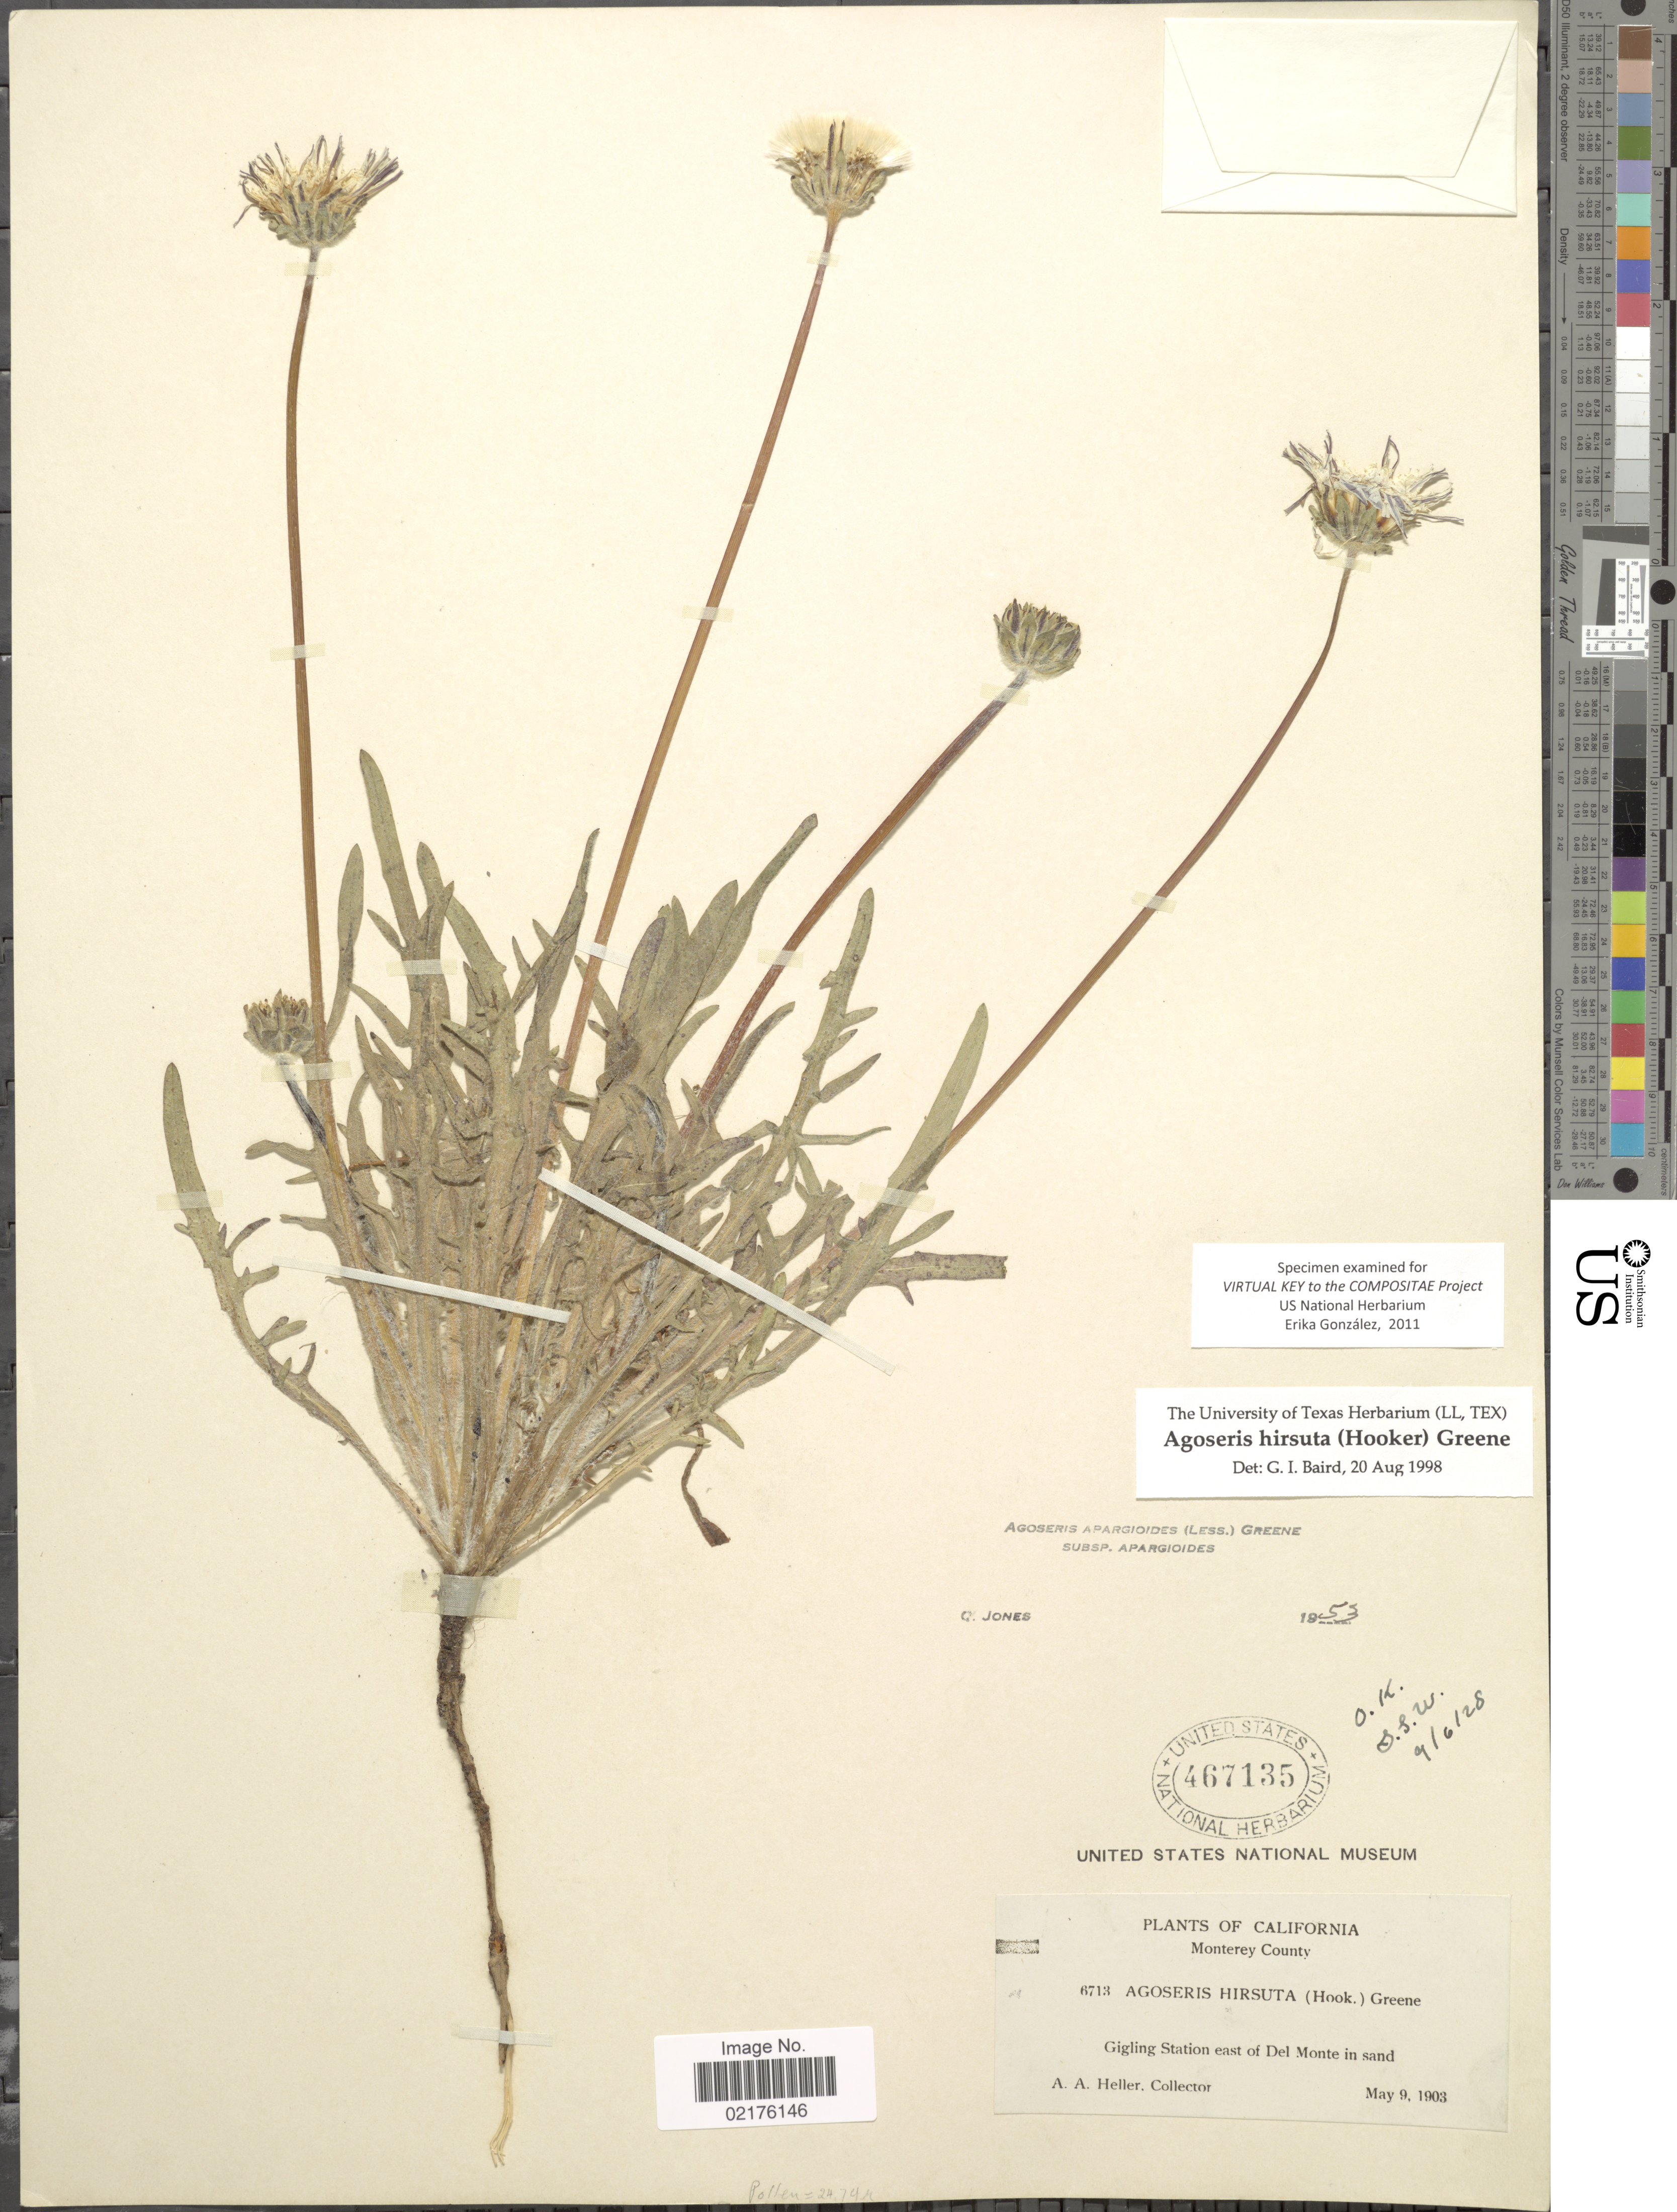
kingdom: Plantae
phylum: Tracheophyta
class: Magnoliopsida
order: Asterales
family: Asteraceae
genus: Agoseris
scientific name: Agoseris hirsuta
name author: (Hook.) Greene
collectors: A. A. Heller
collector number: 6713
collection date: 1903-05-09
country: United States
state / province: California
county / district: Monterey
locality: Monterey County, Gigling Station east of Del Monte in sand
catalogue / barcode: US 467135